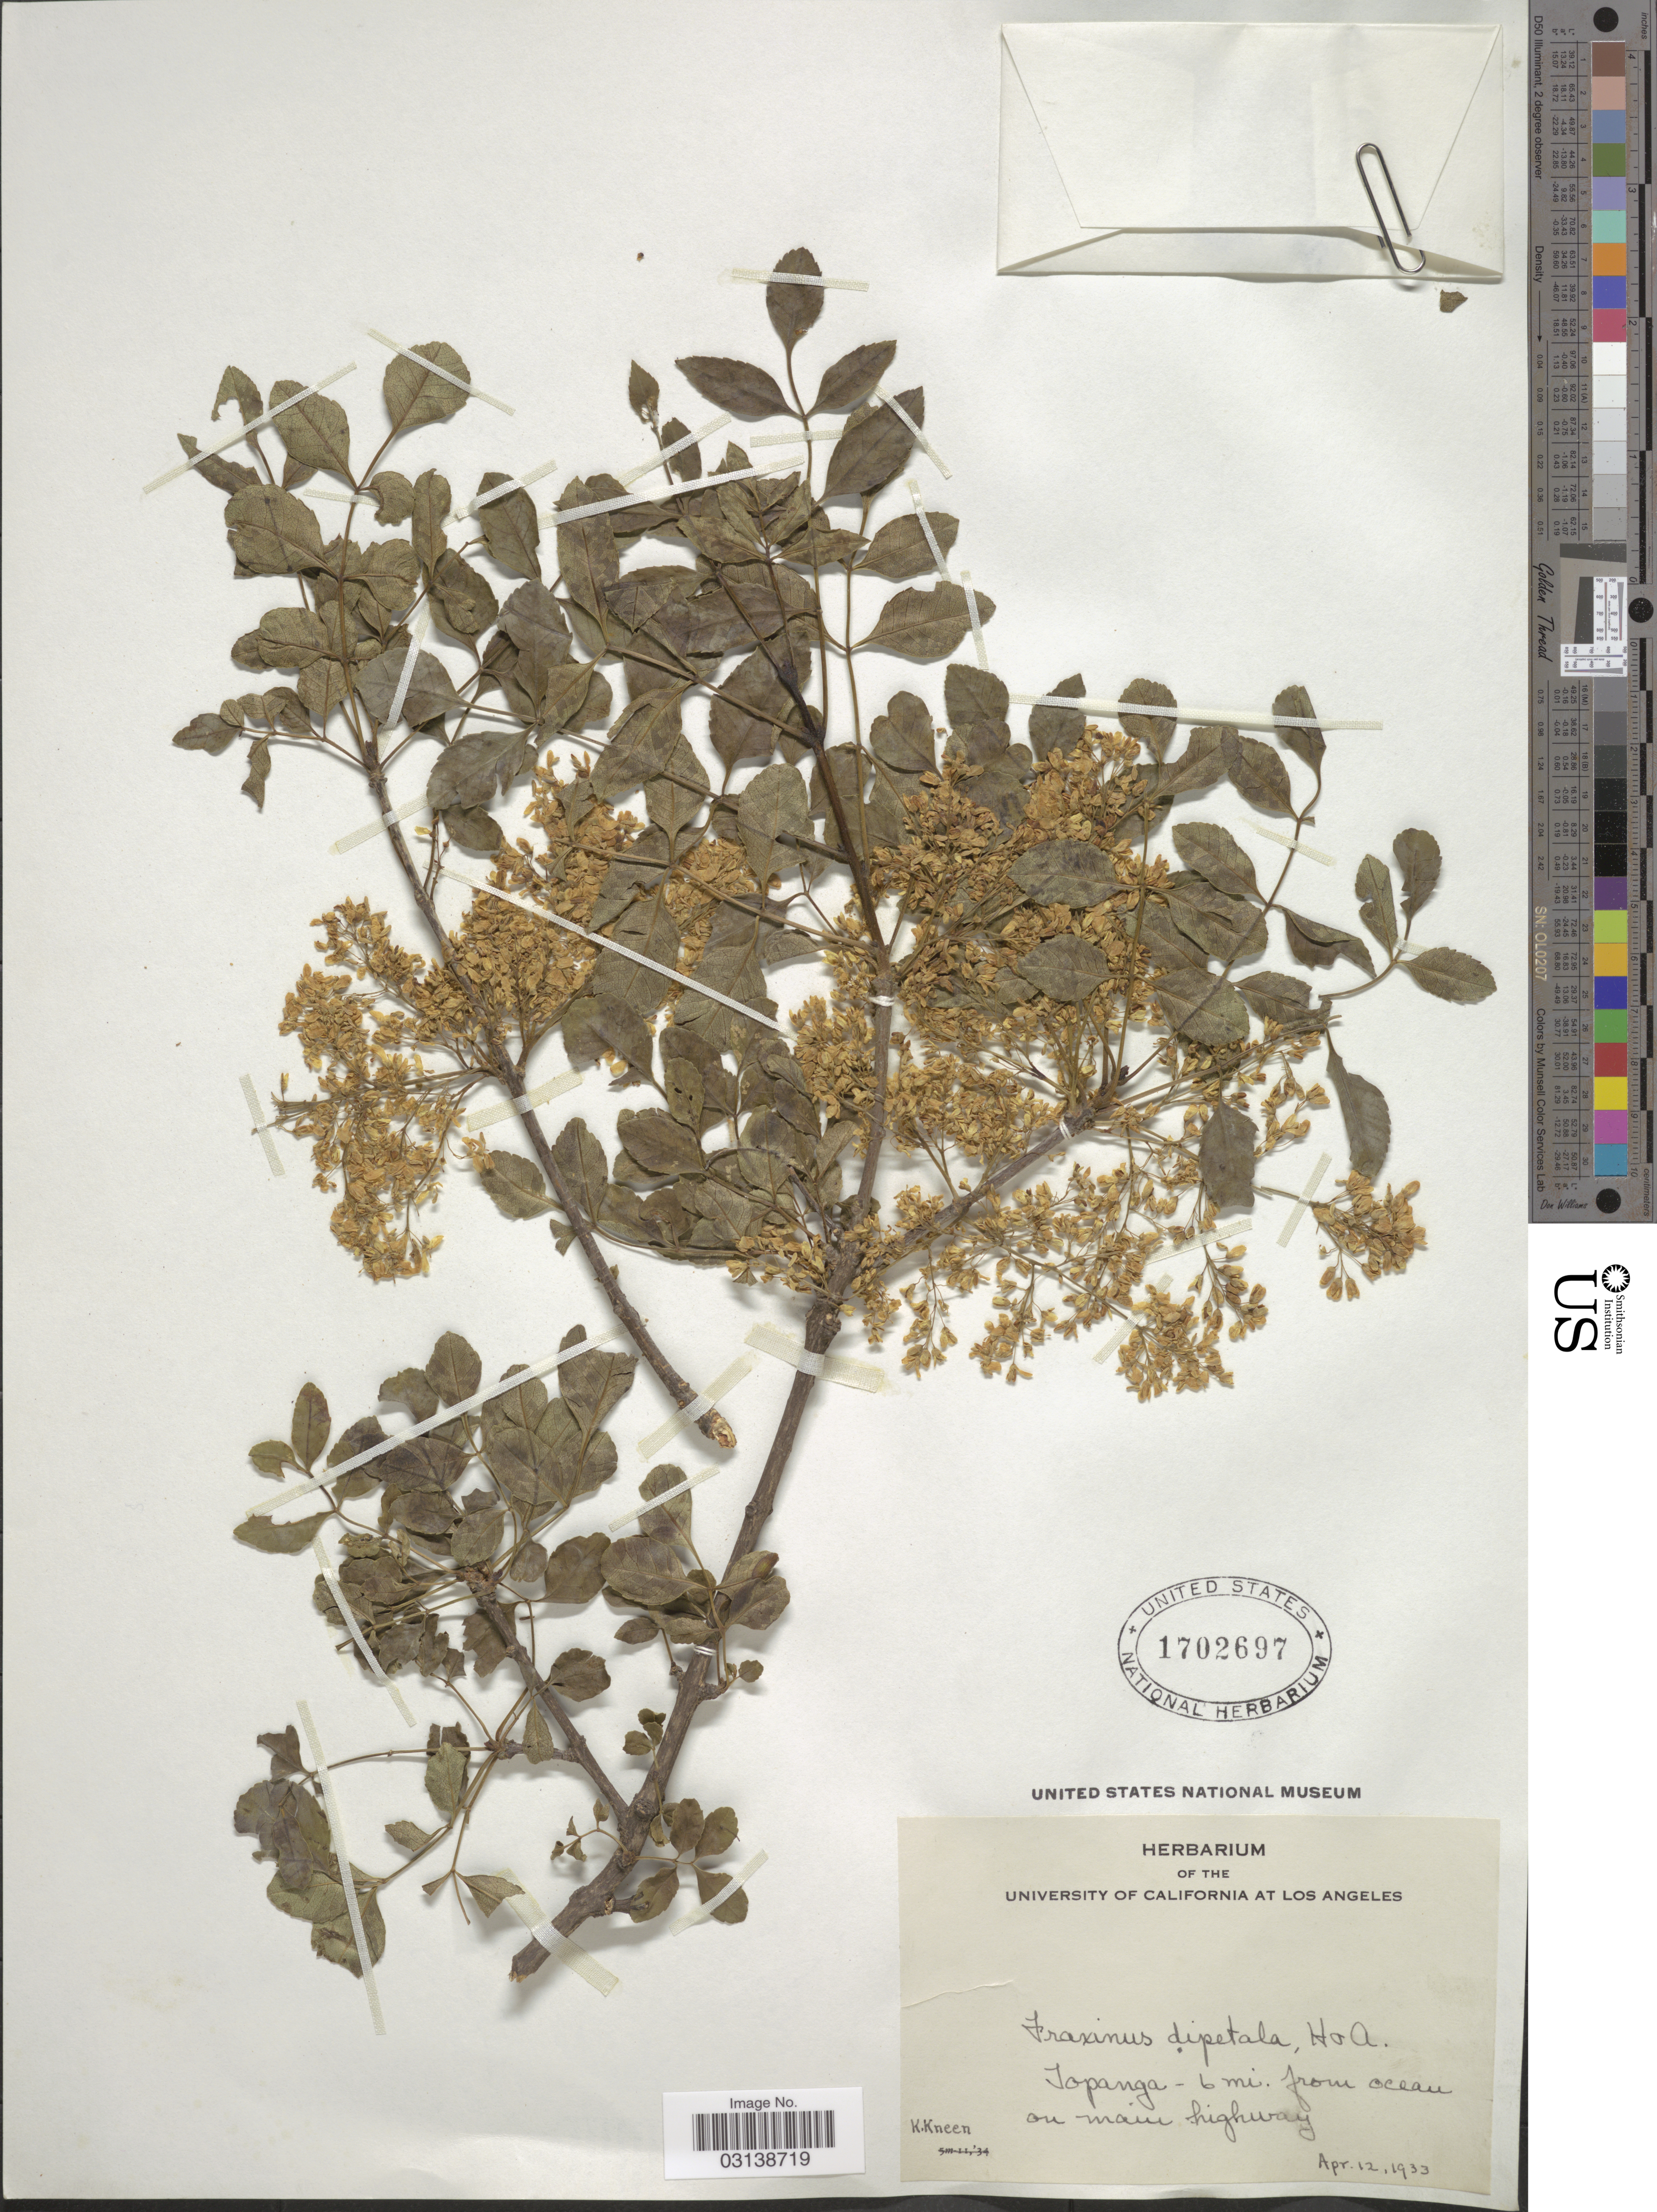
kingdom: Plantae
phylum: Tracheophyta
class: Magnoliopsida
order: Lamiales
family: Oleaceae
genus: Fraxinus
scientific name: Fraxinus dipetala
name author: Hook. & Arn.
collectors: K. Kneen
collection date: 1933-04-12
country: United States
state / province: California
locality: Topanga - 6 mi. from ocean on main highway.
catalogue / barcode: US 1702697